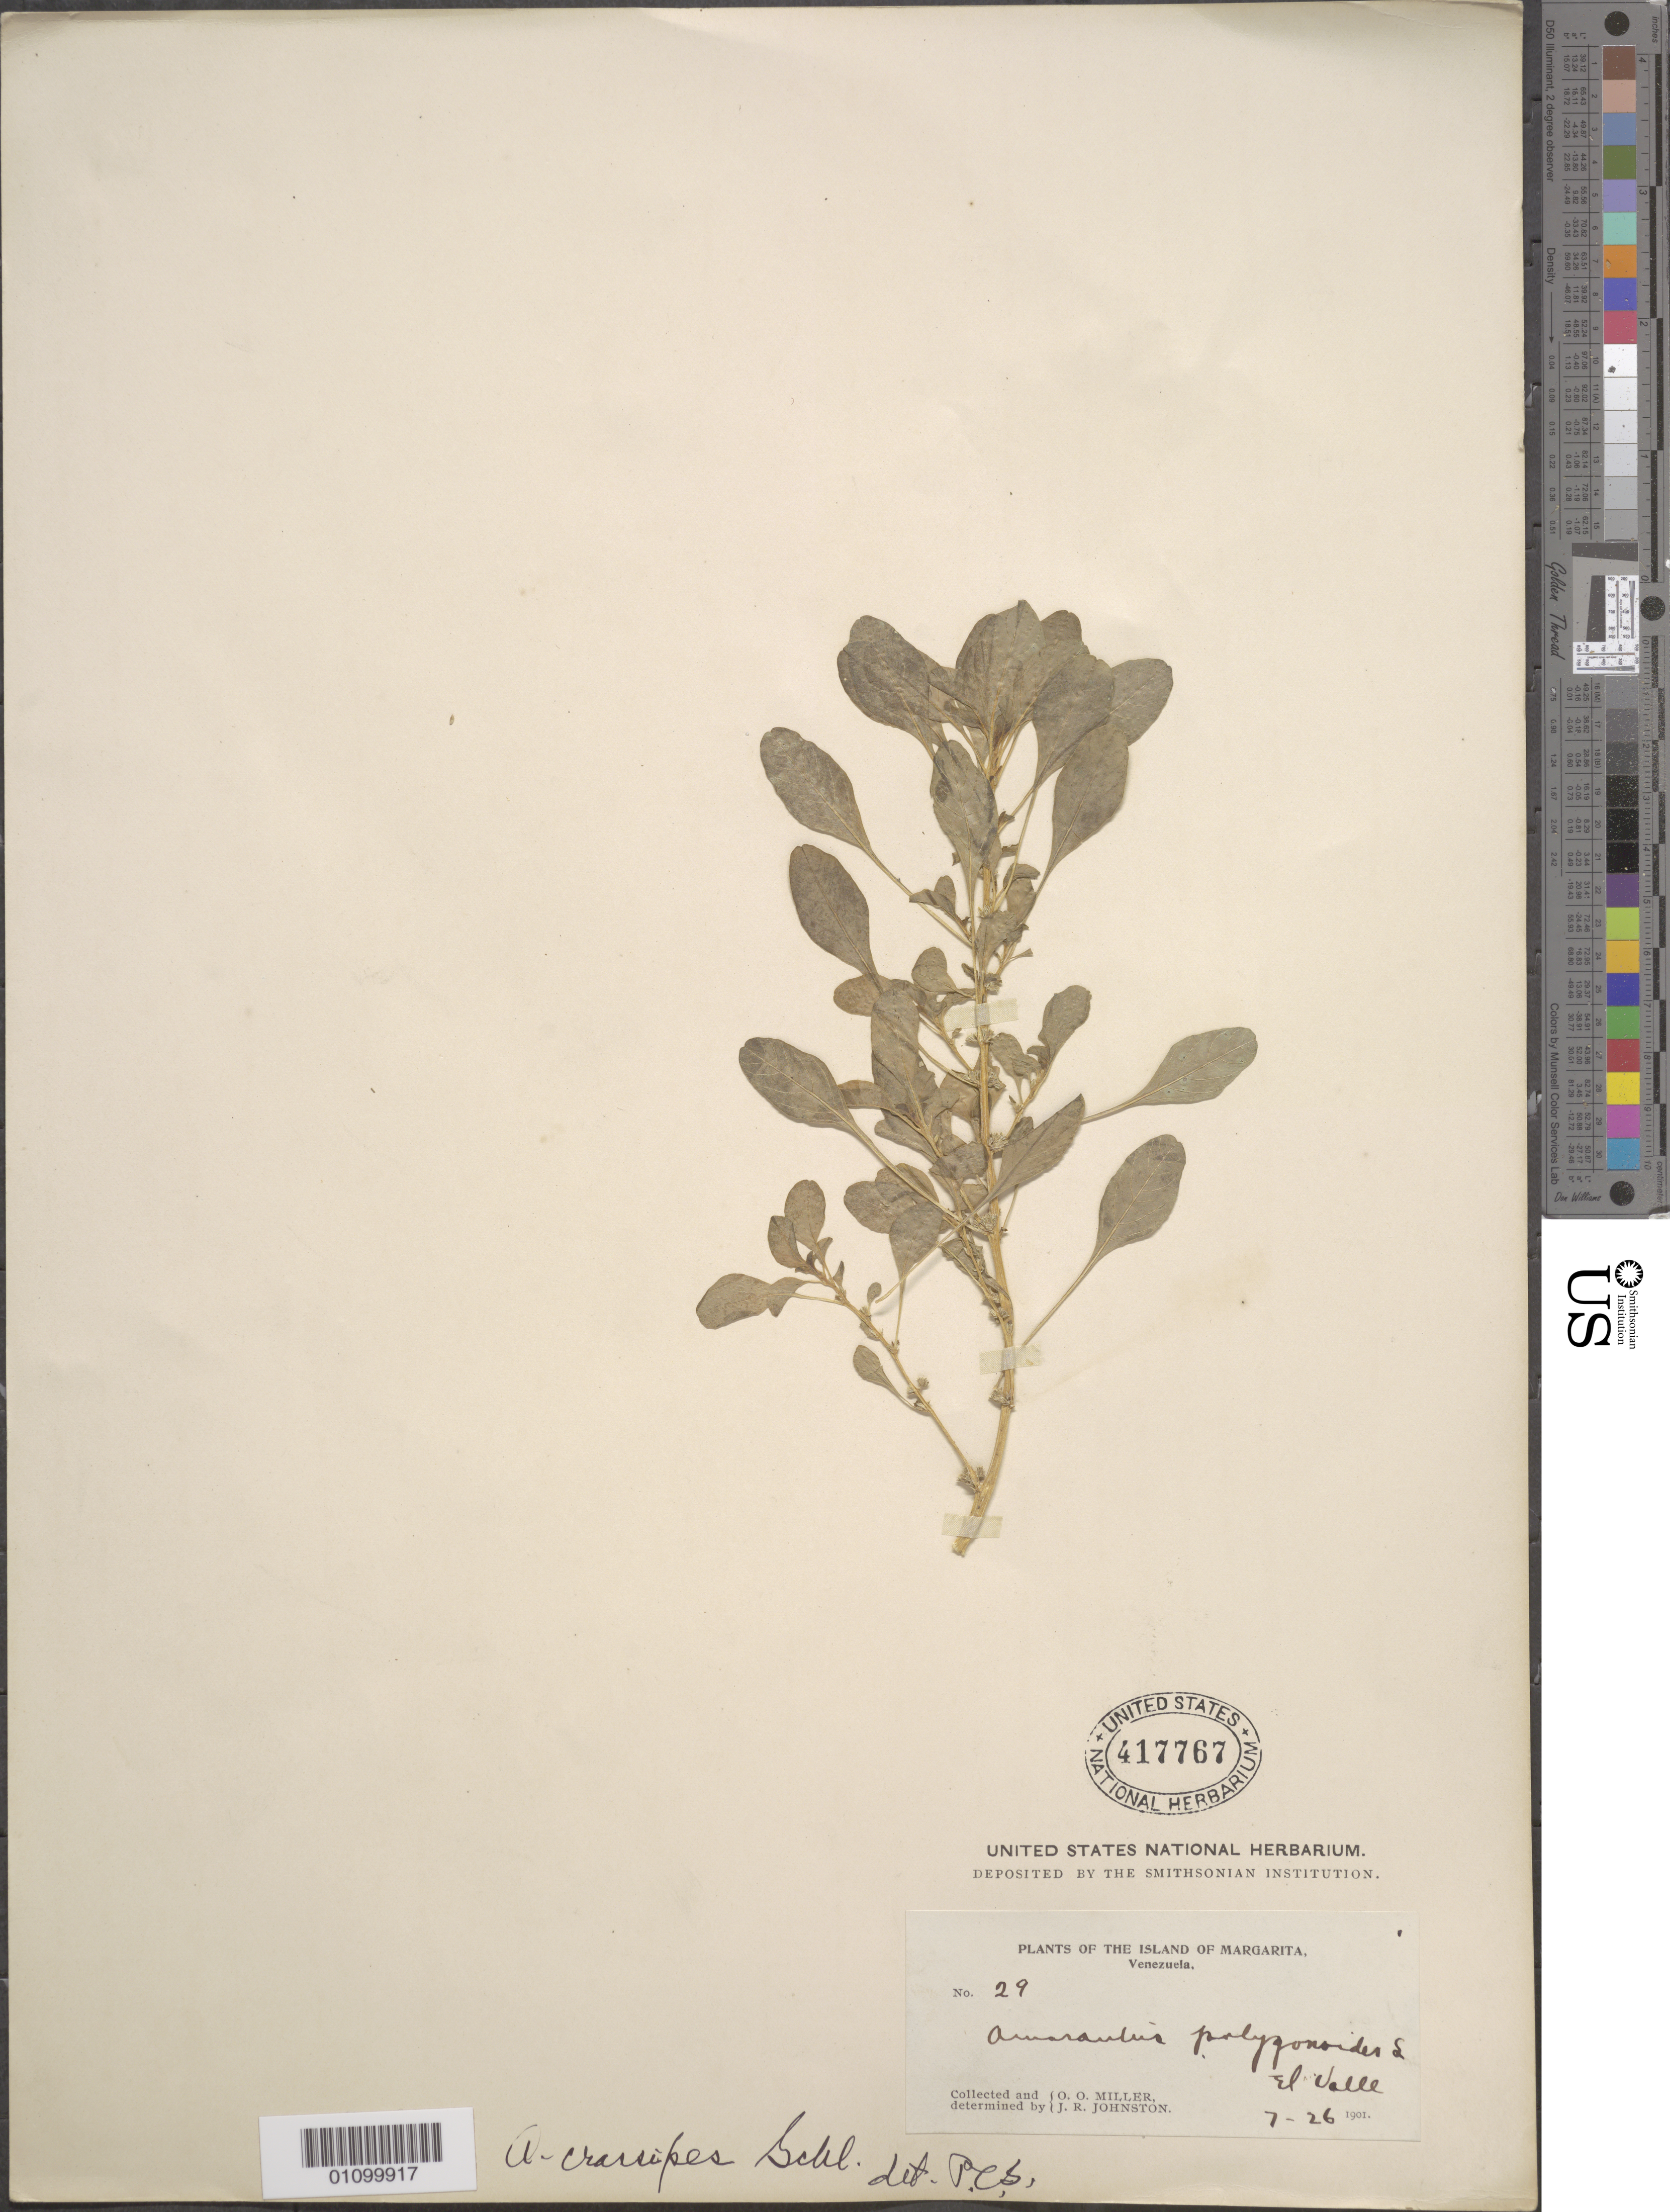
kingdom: Plantae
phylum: Tracheophyta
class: Magnoliopsida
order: Caryophyllales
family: Amaranthaceae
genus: Amaranthus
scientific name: Amaranthus crassipes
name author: Schltdl.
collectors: O. O. Miller & J. Johnston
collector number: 29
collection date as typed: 26 Jul 1901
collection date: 1901-07-26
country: Venezuela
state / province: Nueva Esparta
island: Margarita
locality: El Valle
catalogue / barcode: US 417767